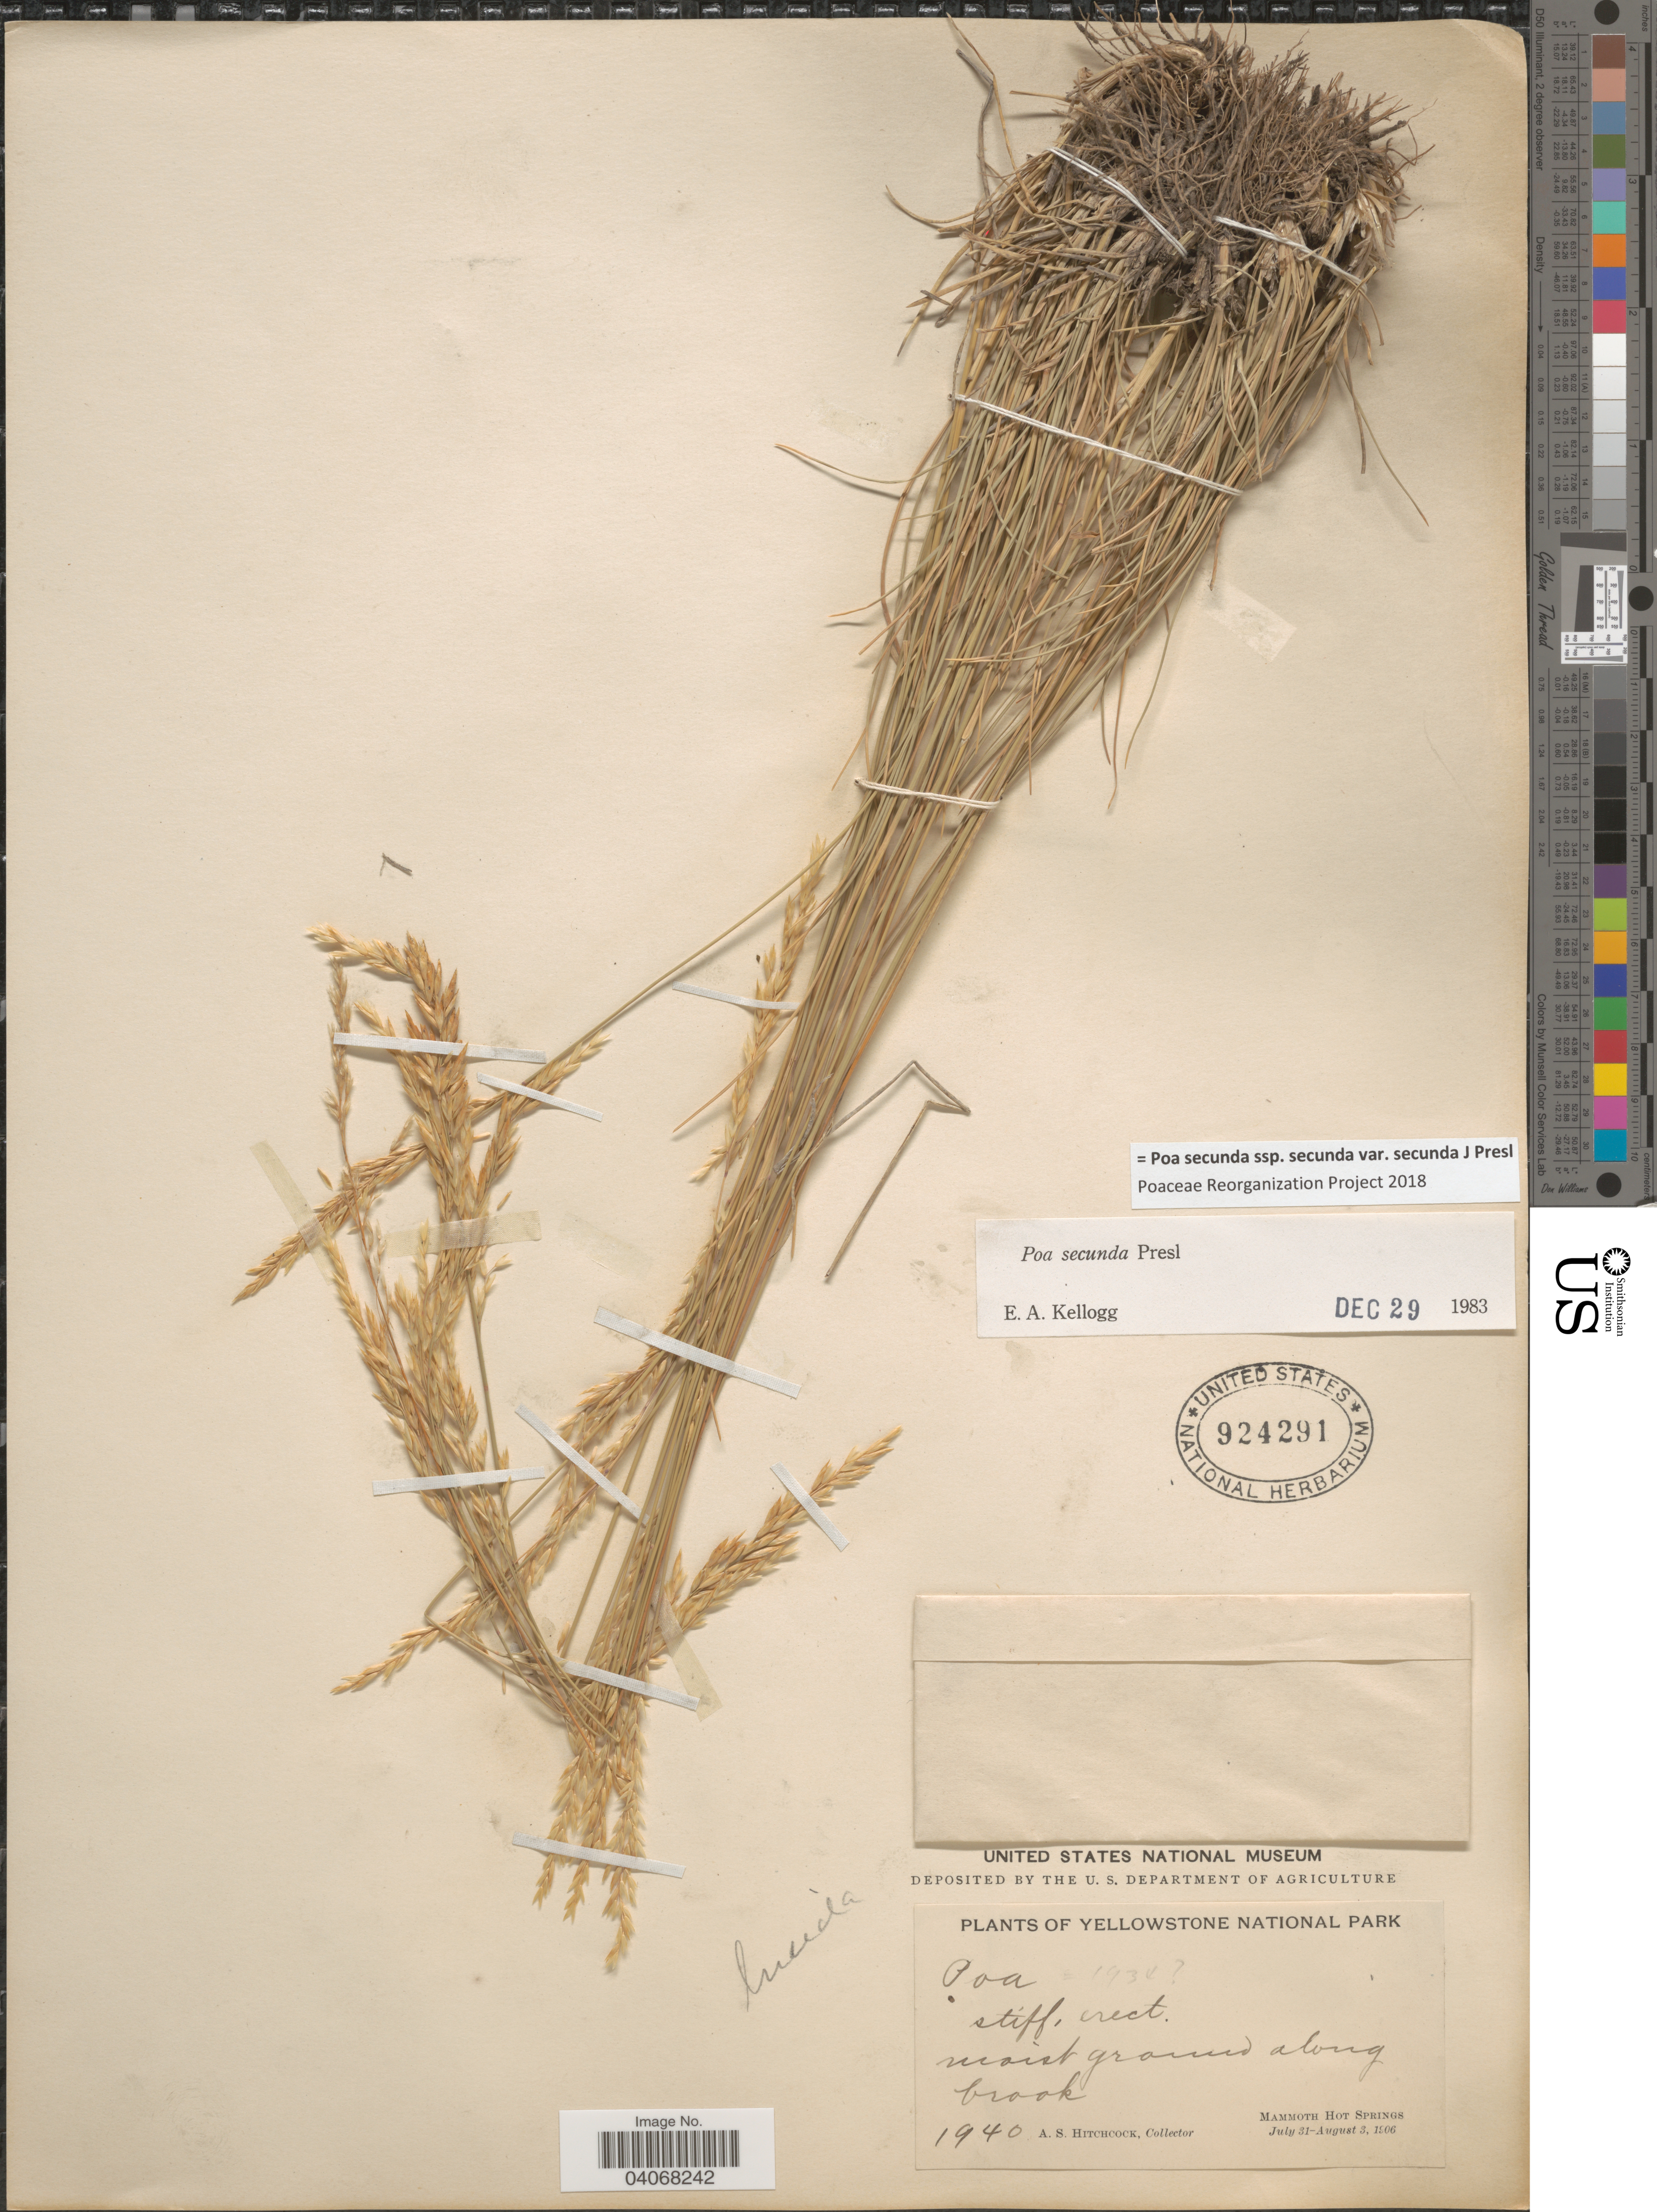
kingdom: Plantae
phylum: Tracheophyta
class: Liliopsida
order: Poales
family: Poaceae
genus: Poa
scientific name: Poa secunda subsp. secunda var. secunda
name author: J. Presl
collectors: A. S. Hitchcock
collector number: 1940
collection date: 1906-07-31/1906-08-03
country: United States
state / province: Wyoming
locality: Yellowstone National Park. Moist ground along brook. Mammoth Hot Springs.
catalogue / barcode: US 924291